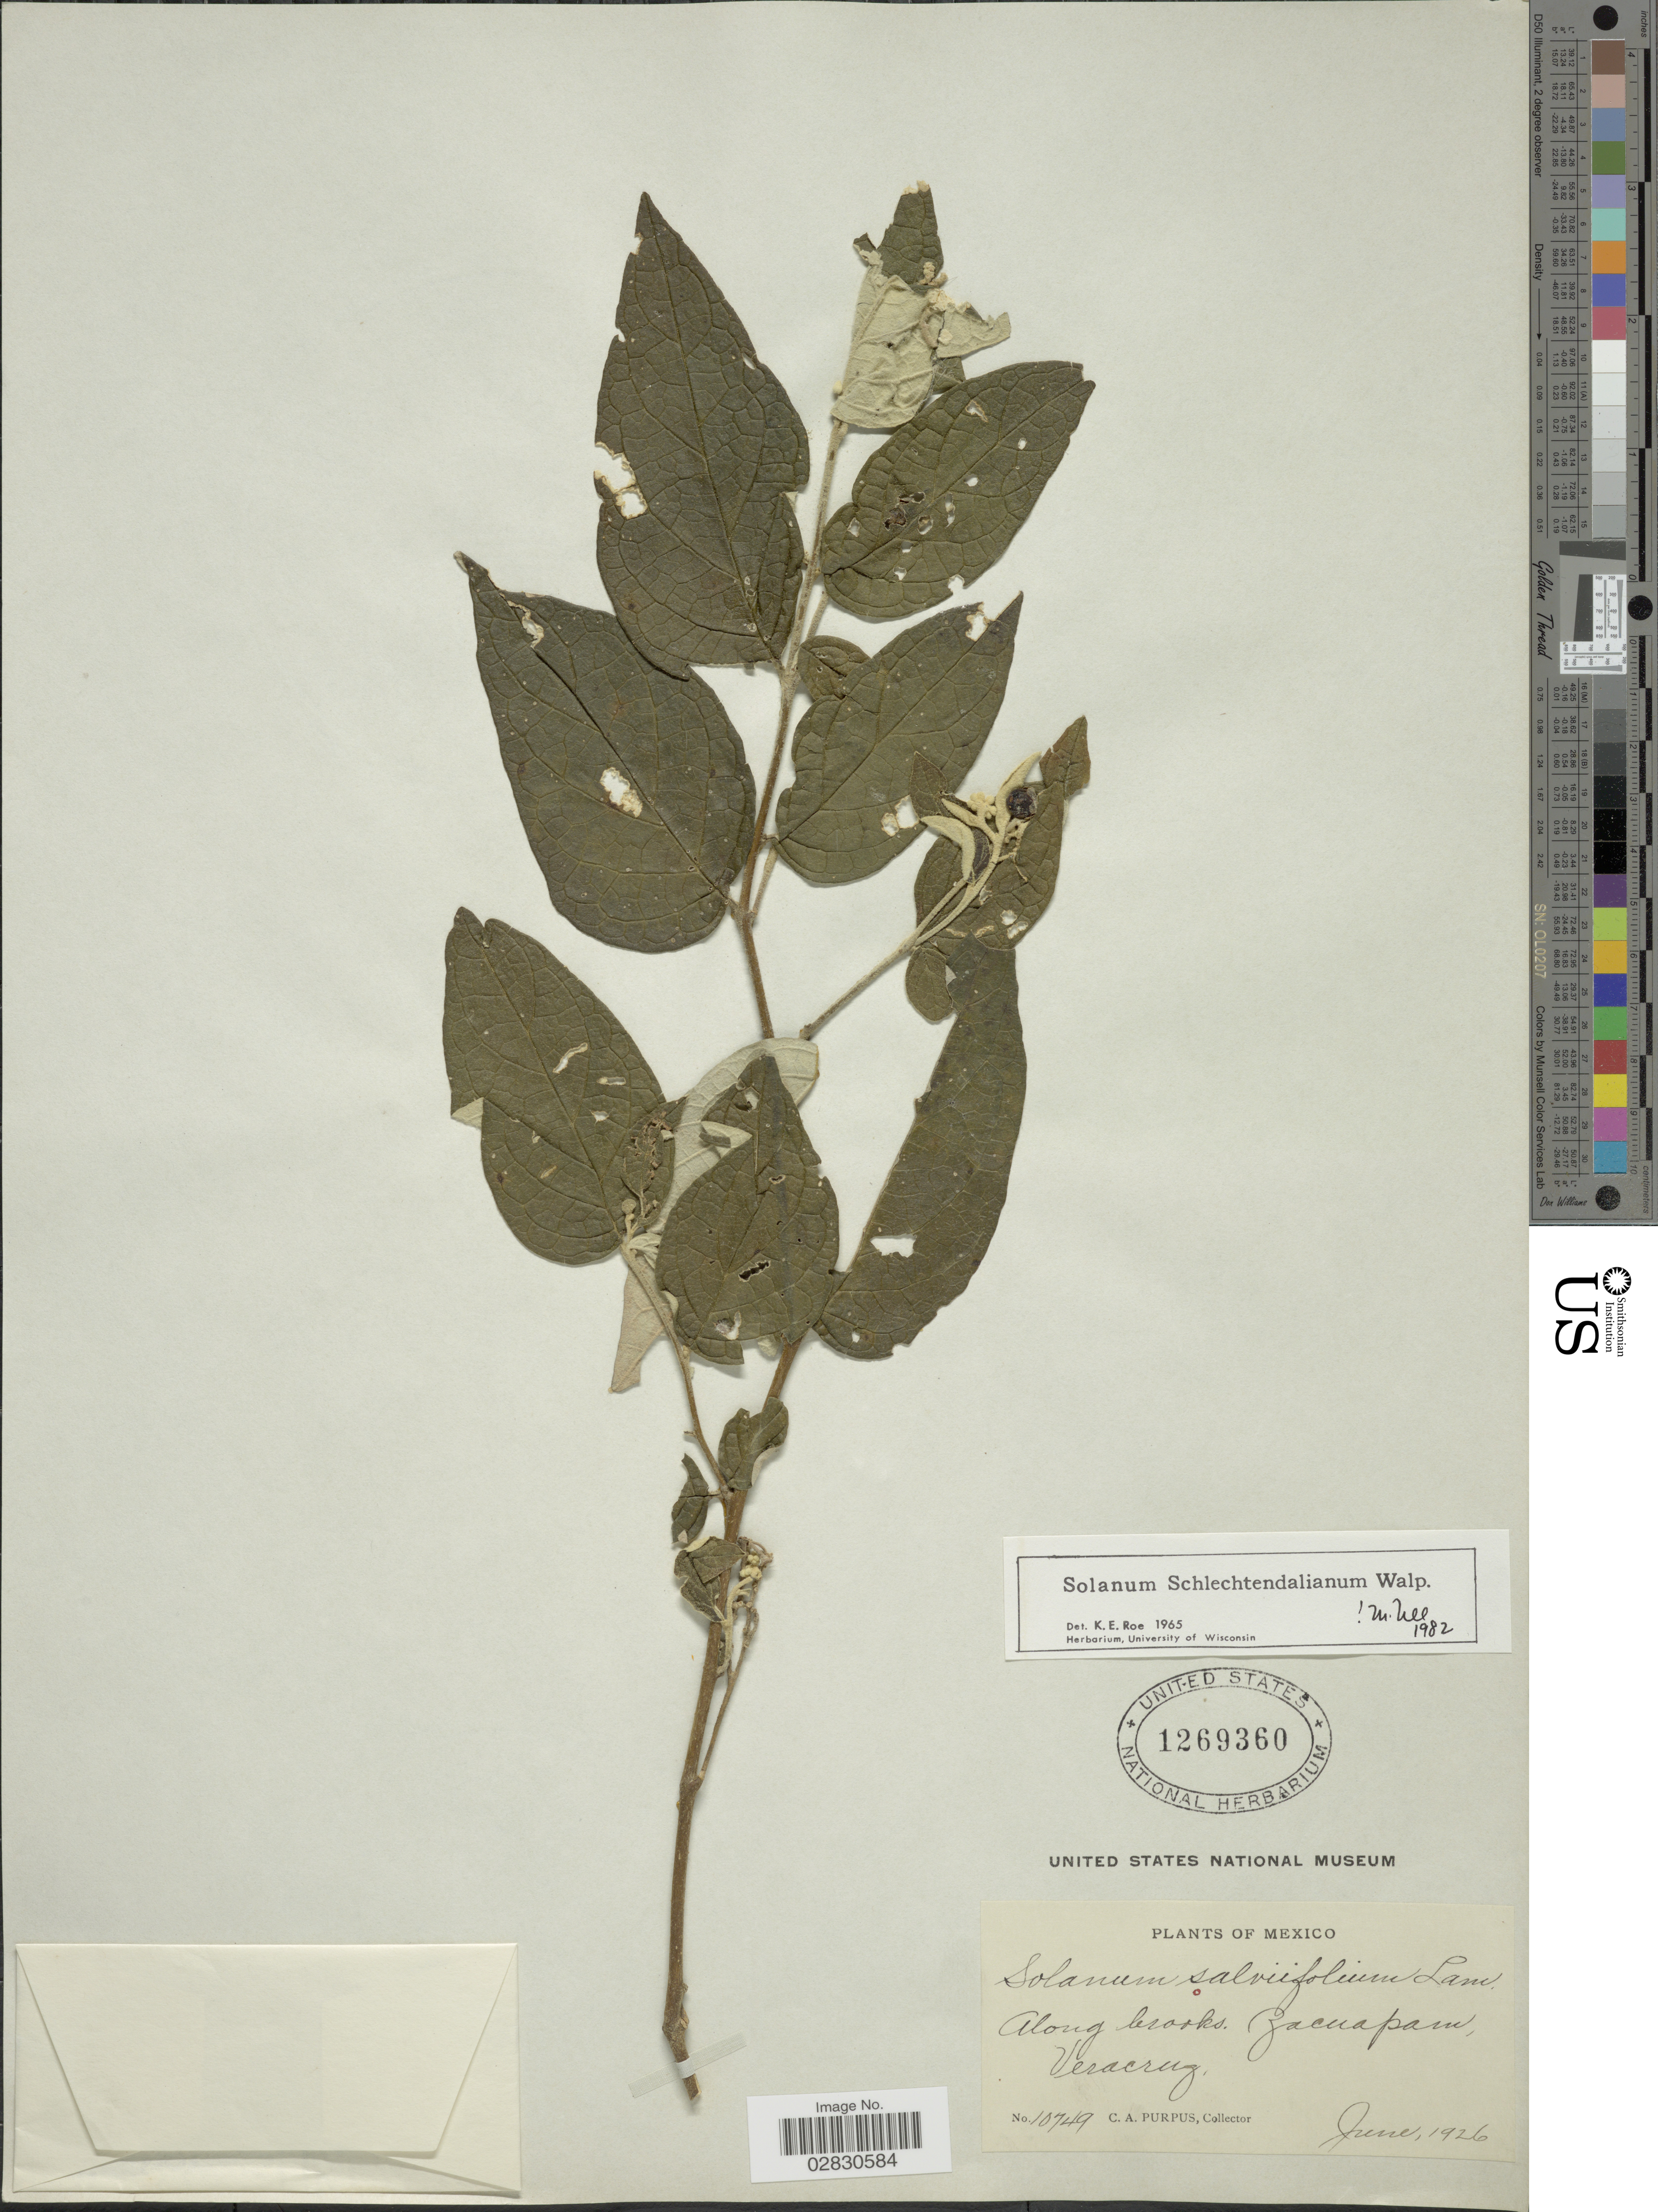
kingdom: Plantae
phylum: Tracheophyta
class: Magnoliopsida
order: Solanales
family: Solanaceae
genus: Solanum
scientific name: Solanum schlechtendalianum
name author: Walp.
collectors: C. A. Purpus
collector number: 10749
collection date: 1926-06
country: Mexico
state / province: Veracruz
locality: Along brooks, Zacuapam, Veracruz.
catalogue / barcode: US 1269360